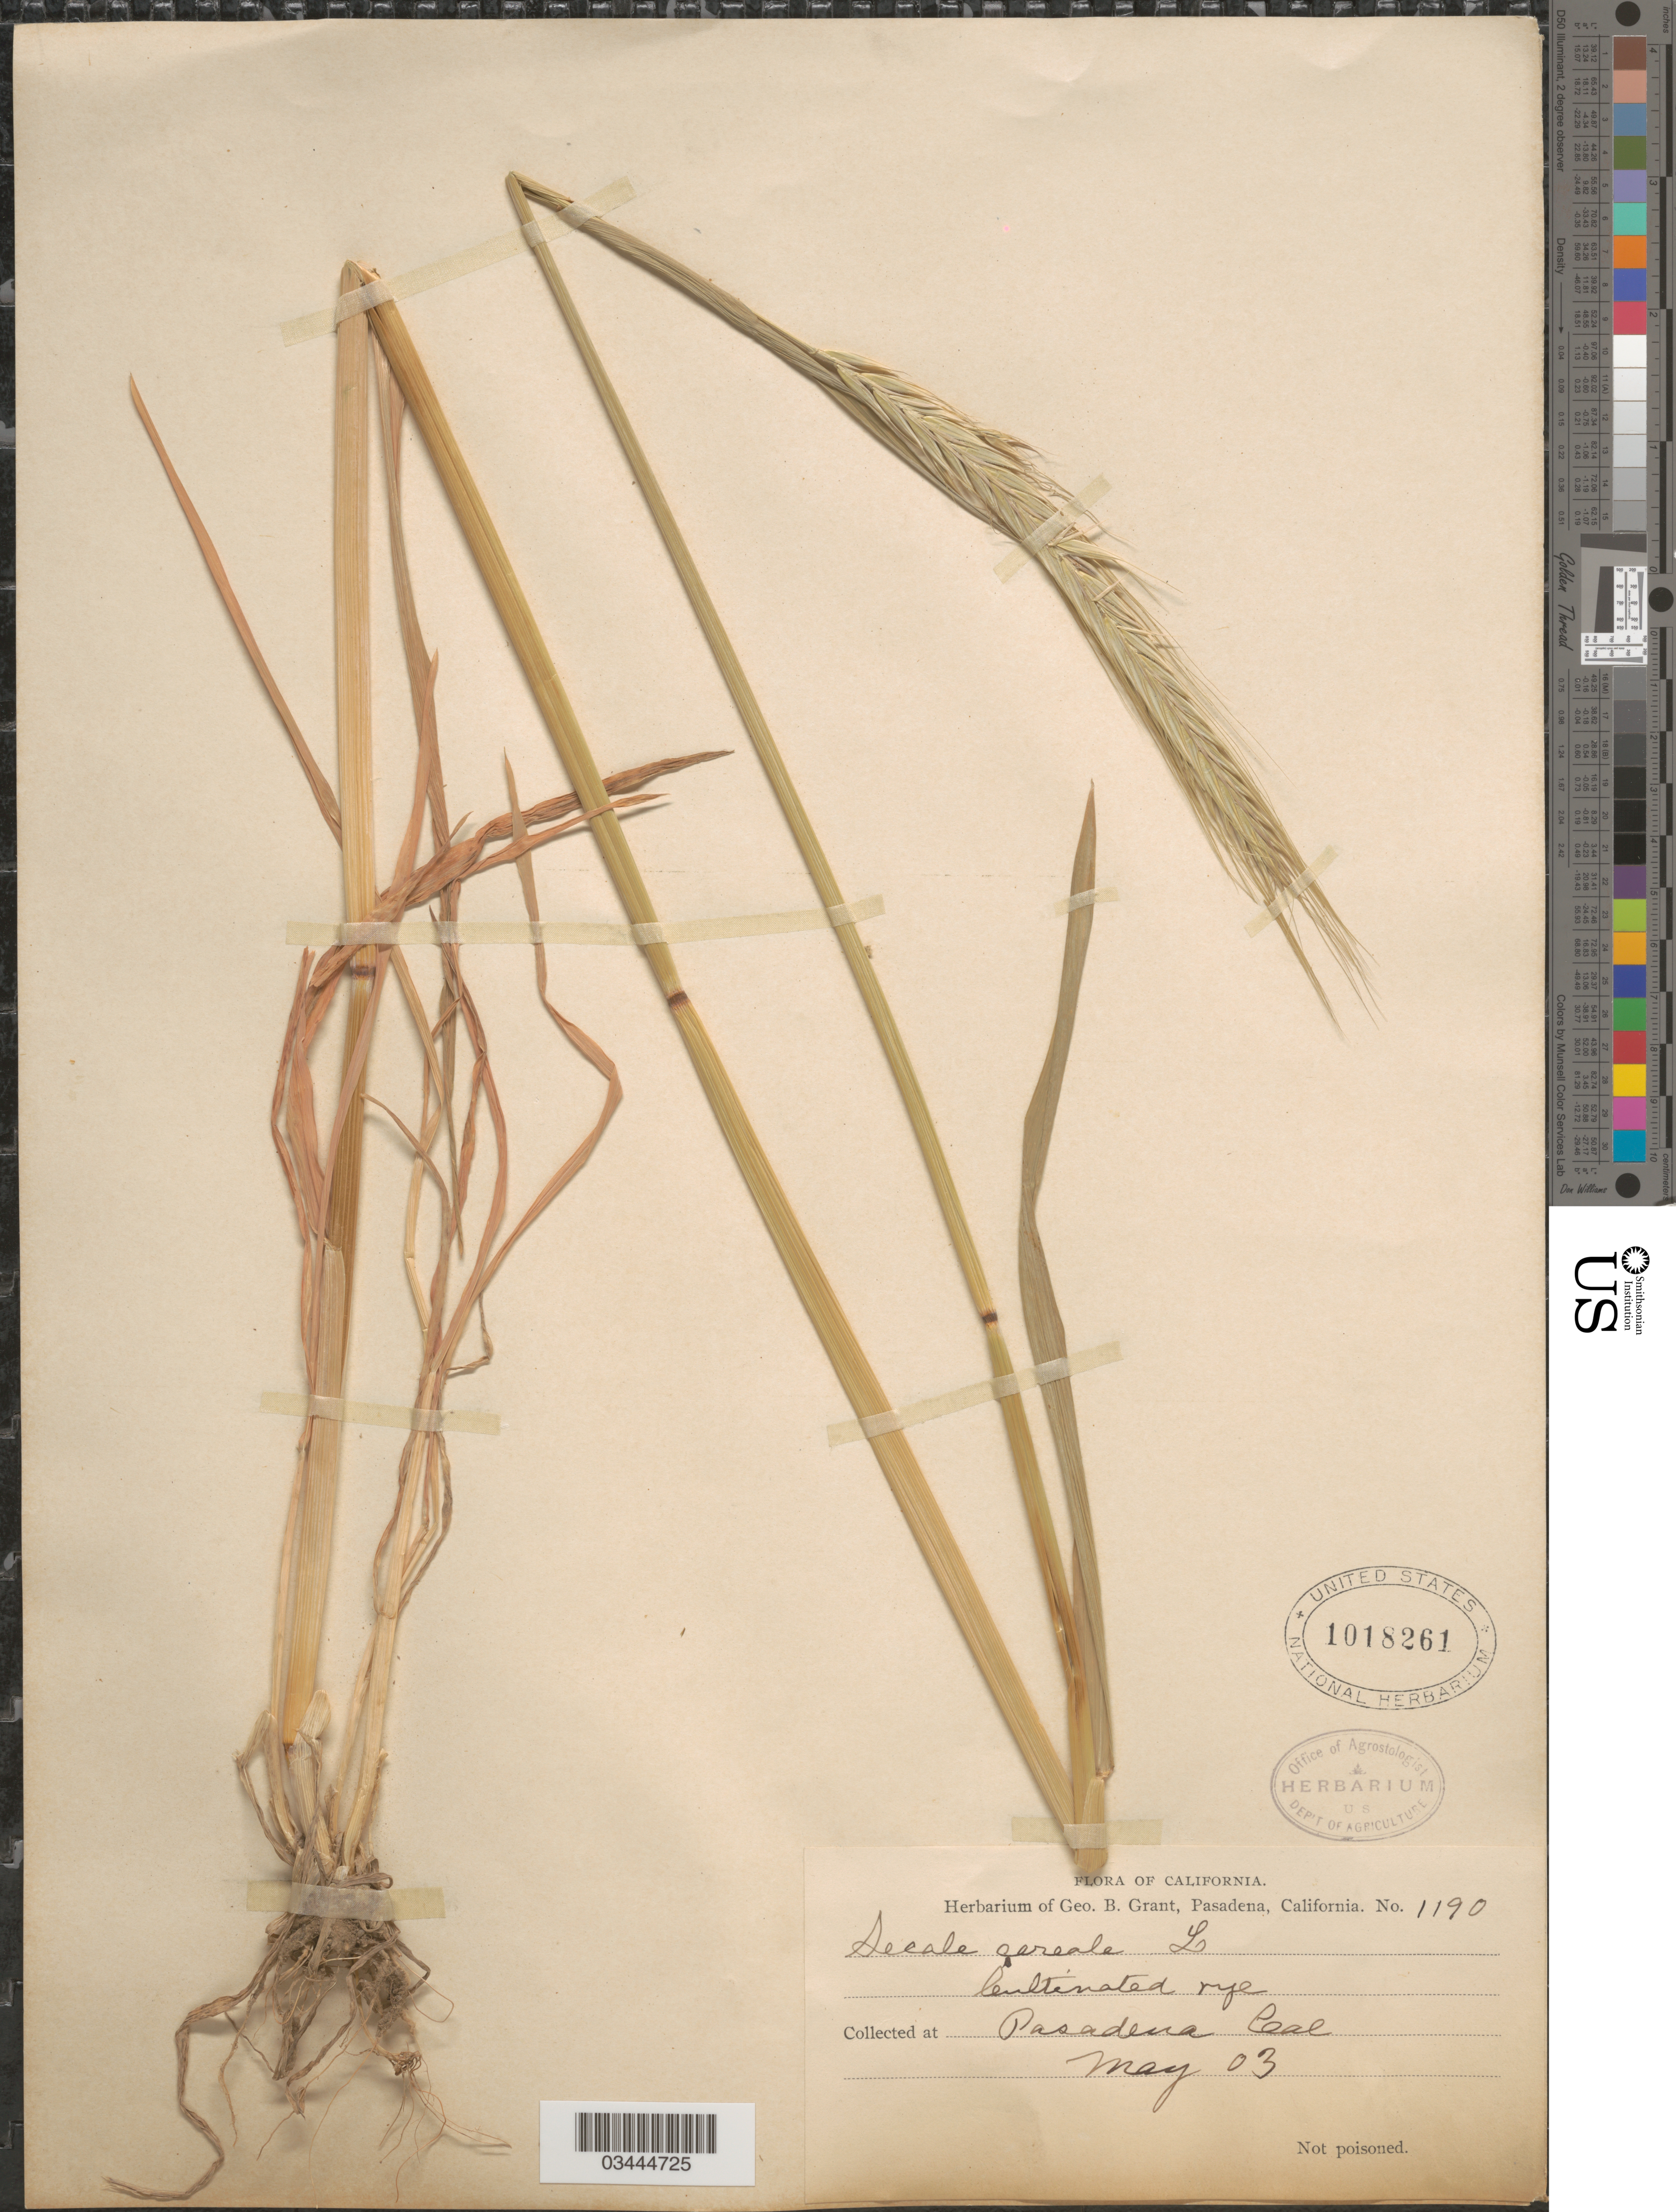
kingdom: Plantae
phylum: Tracheophyta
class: Liliopsida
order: Poales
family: Poaceae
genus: Secale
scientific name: Secale cereale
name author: L.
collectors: ex herb. Geo. B. Grant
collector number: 1190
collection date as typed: Transcribed d/m/y: /5/3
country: United States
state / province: California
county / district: Los Angeles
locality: Pasadena.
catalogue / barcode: US 1018261